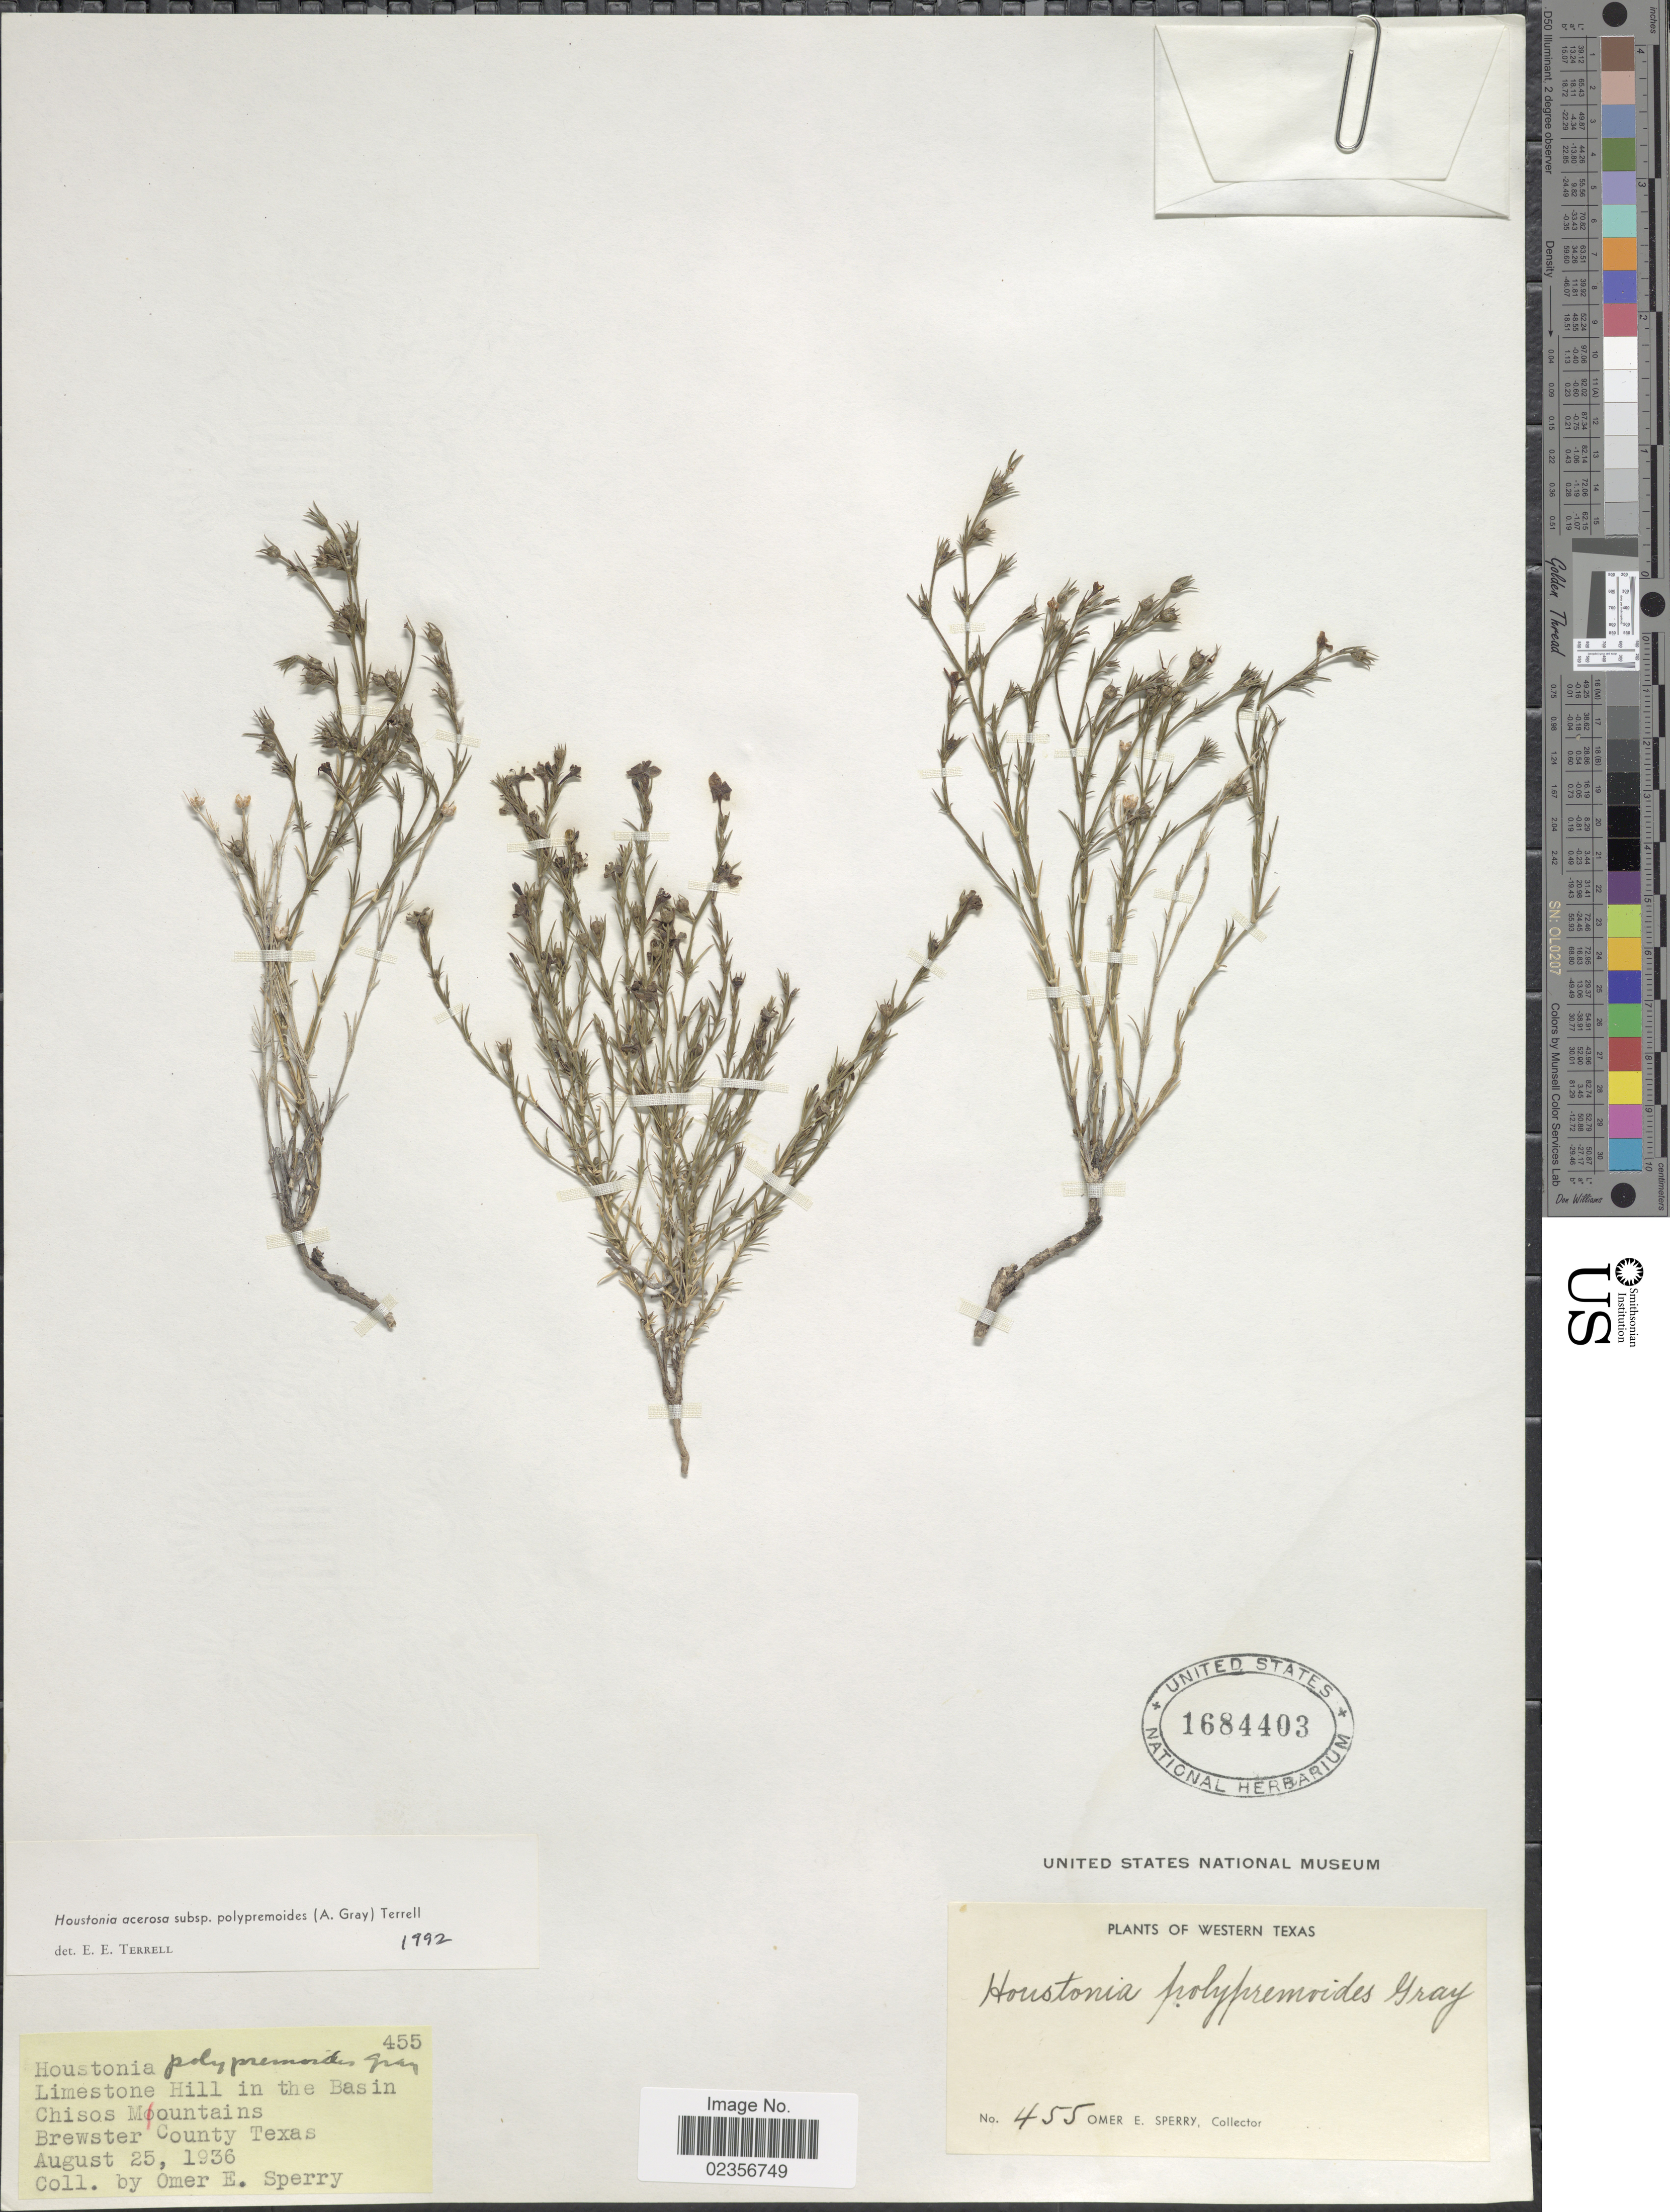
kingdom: Plantae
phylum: Tracheophyta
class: Magnoliopsida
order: Gentianales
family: Rubiaceae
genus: Houstonia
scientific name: Houstonia acerosa var. polypremoides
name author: (A. Gray) Terrell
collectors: O. E. Sperry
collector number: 455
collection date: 1936-08-25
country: United States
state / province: Texas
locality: Western Texas. Limestone Hill in the Basin Chisos Mountains Brewster County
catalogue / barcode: US 16884403